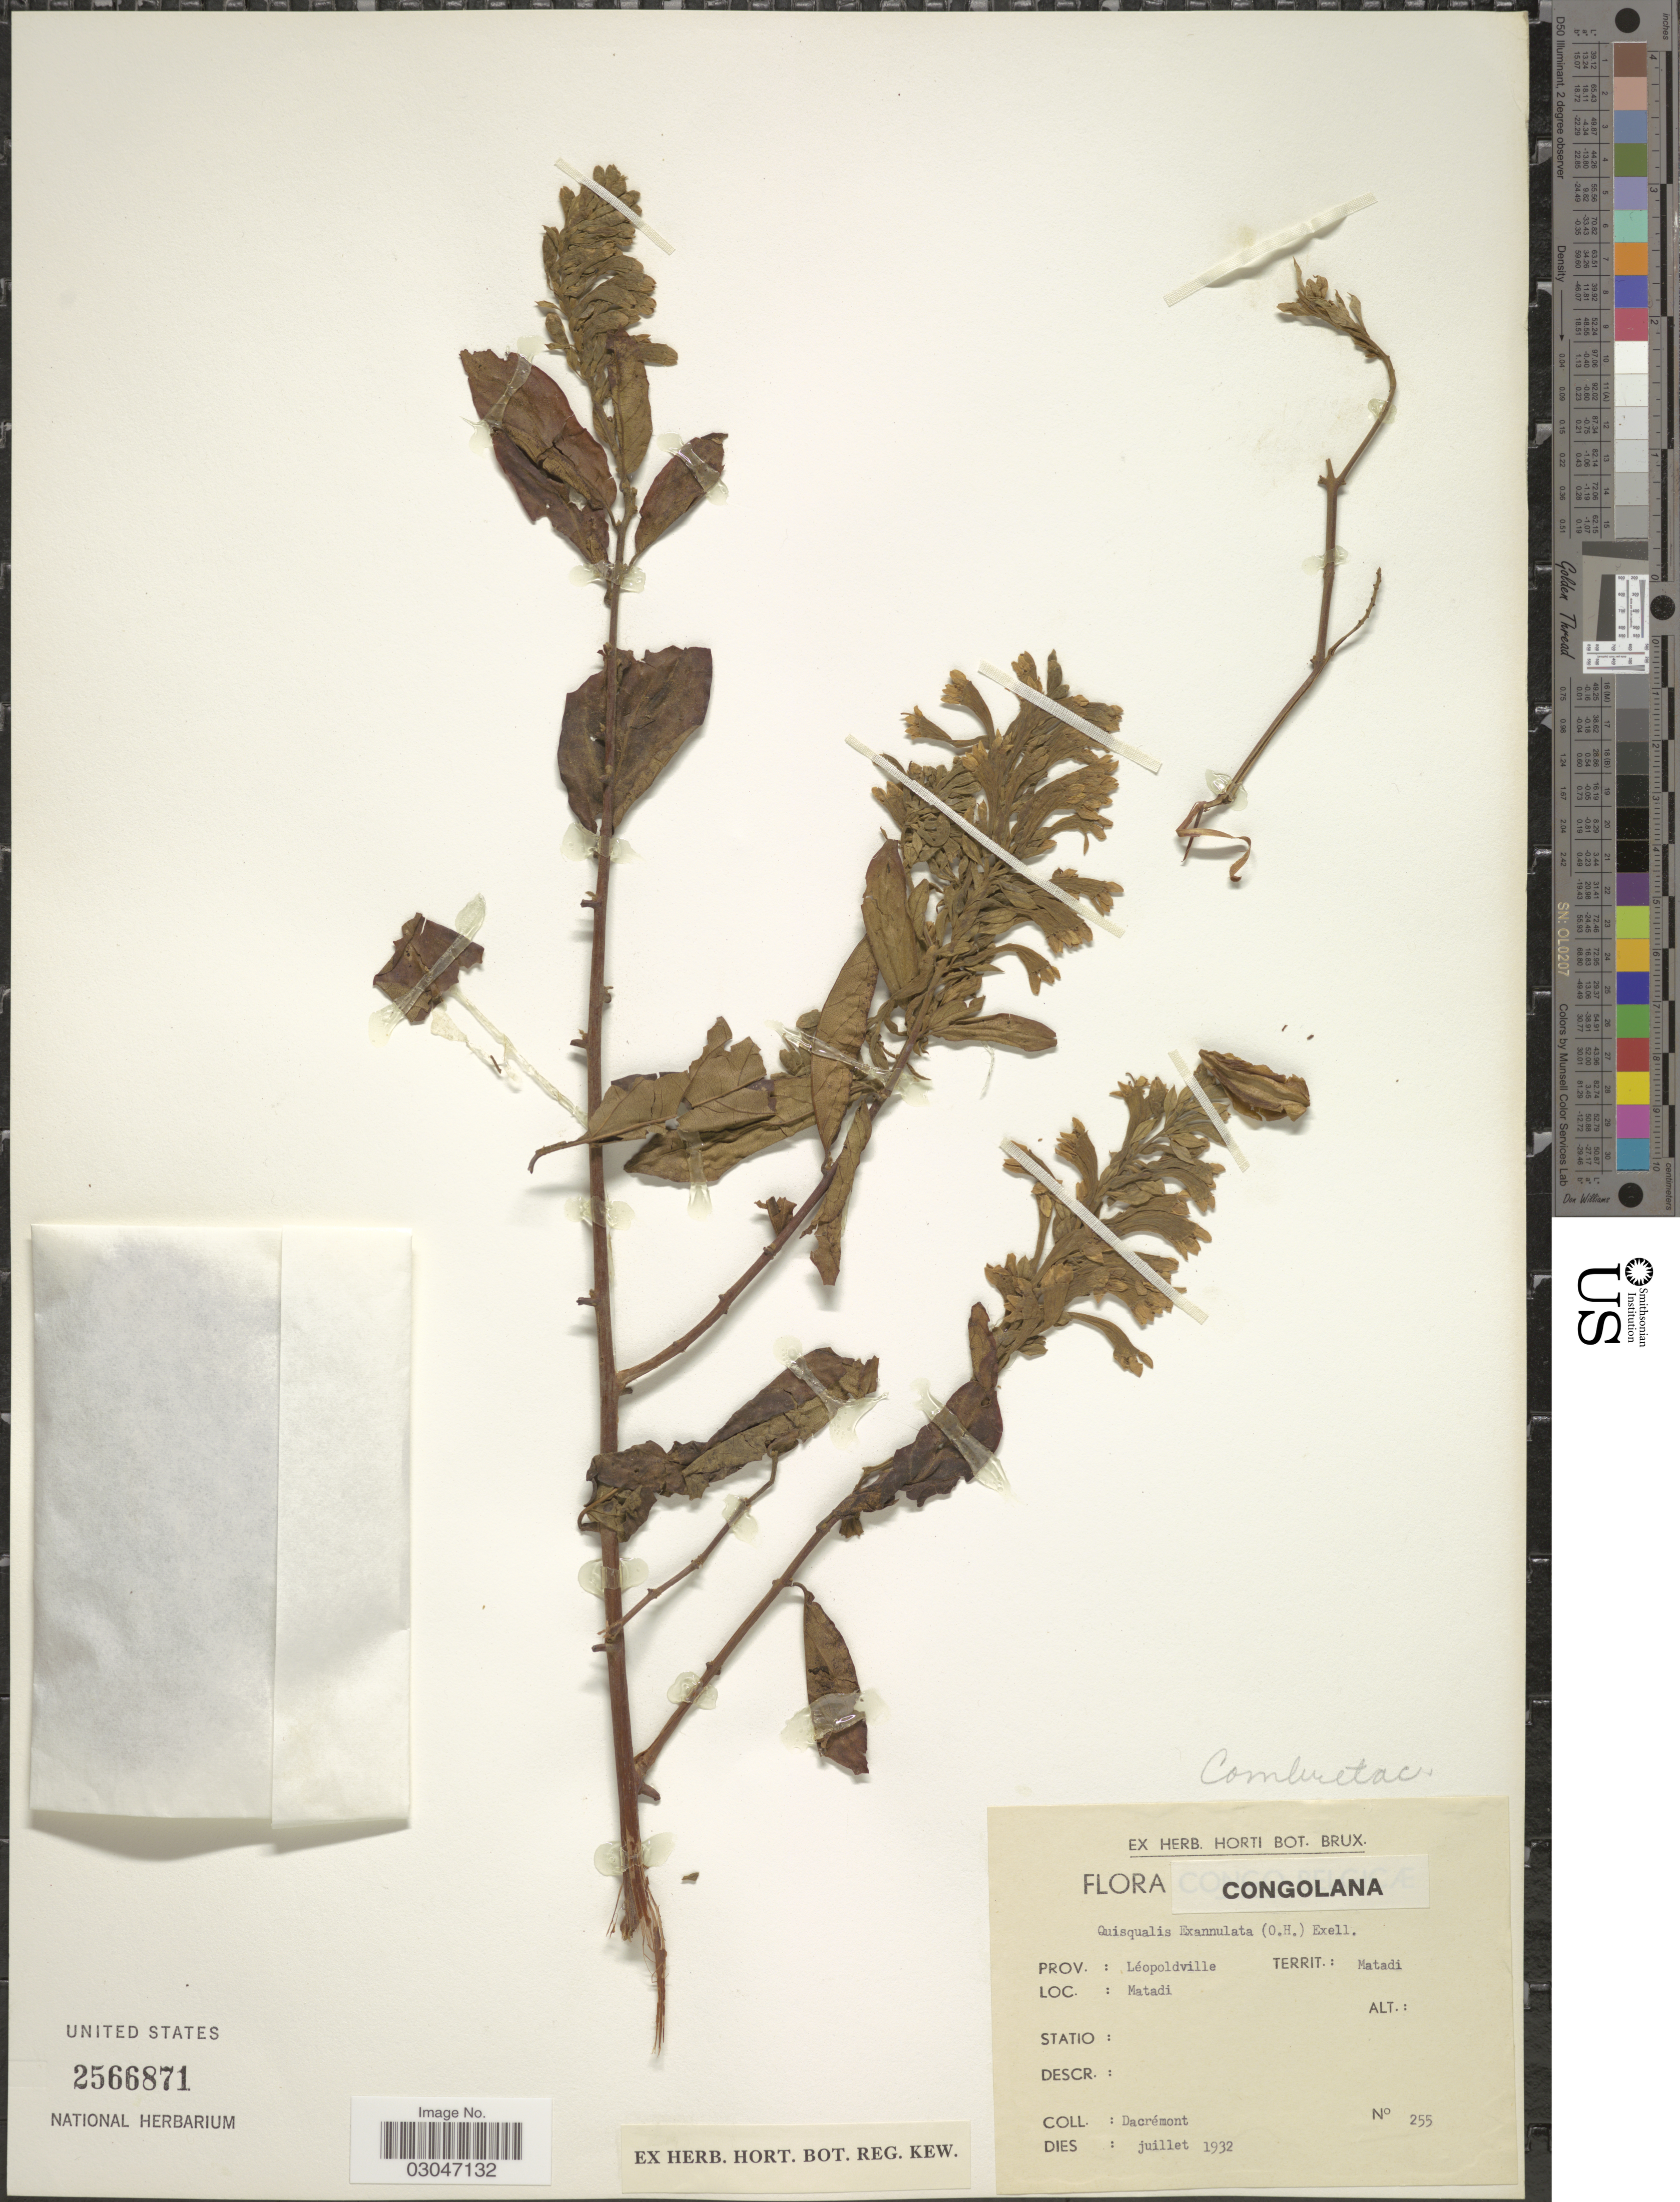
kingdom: Plantae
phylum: Tracheophyta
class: Magnoliopsida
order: Myrtales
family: Combretaceae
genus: Combretum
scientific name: Combretum exannulatum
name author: (O. Hoffm.) Engl. & Diels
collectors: -. Dacremont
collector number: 255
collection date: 1932-07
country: Congo, Democratic Republic of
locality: Congolana, Prov.: Léopoldville, Territ.: Matadi, Matadi.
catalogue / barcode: US 2566871